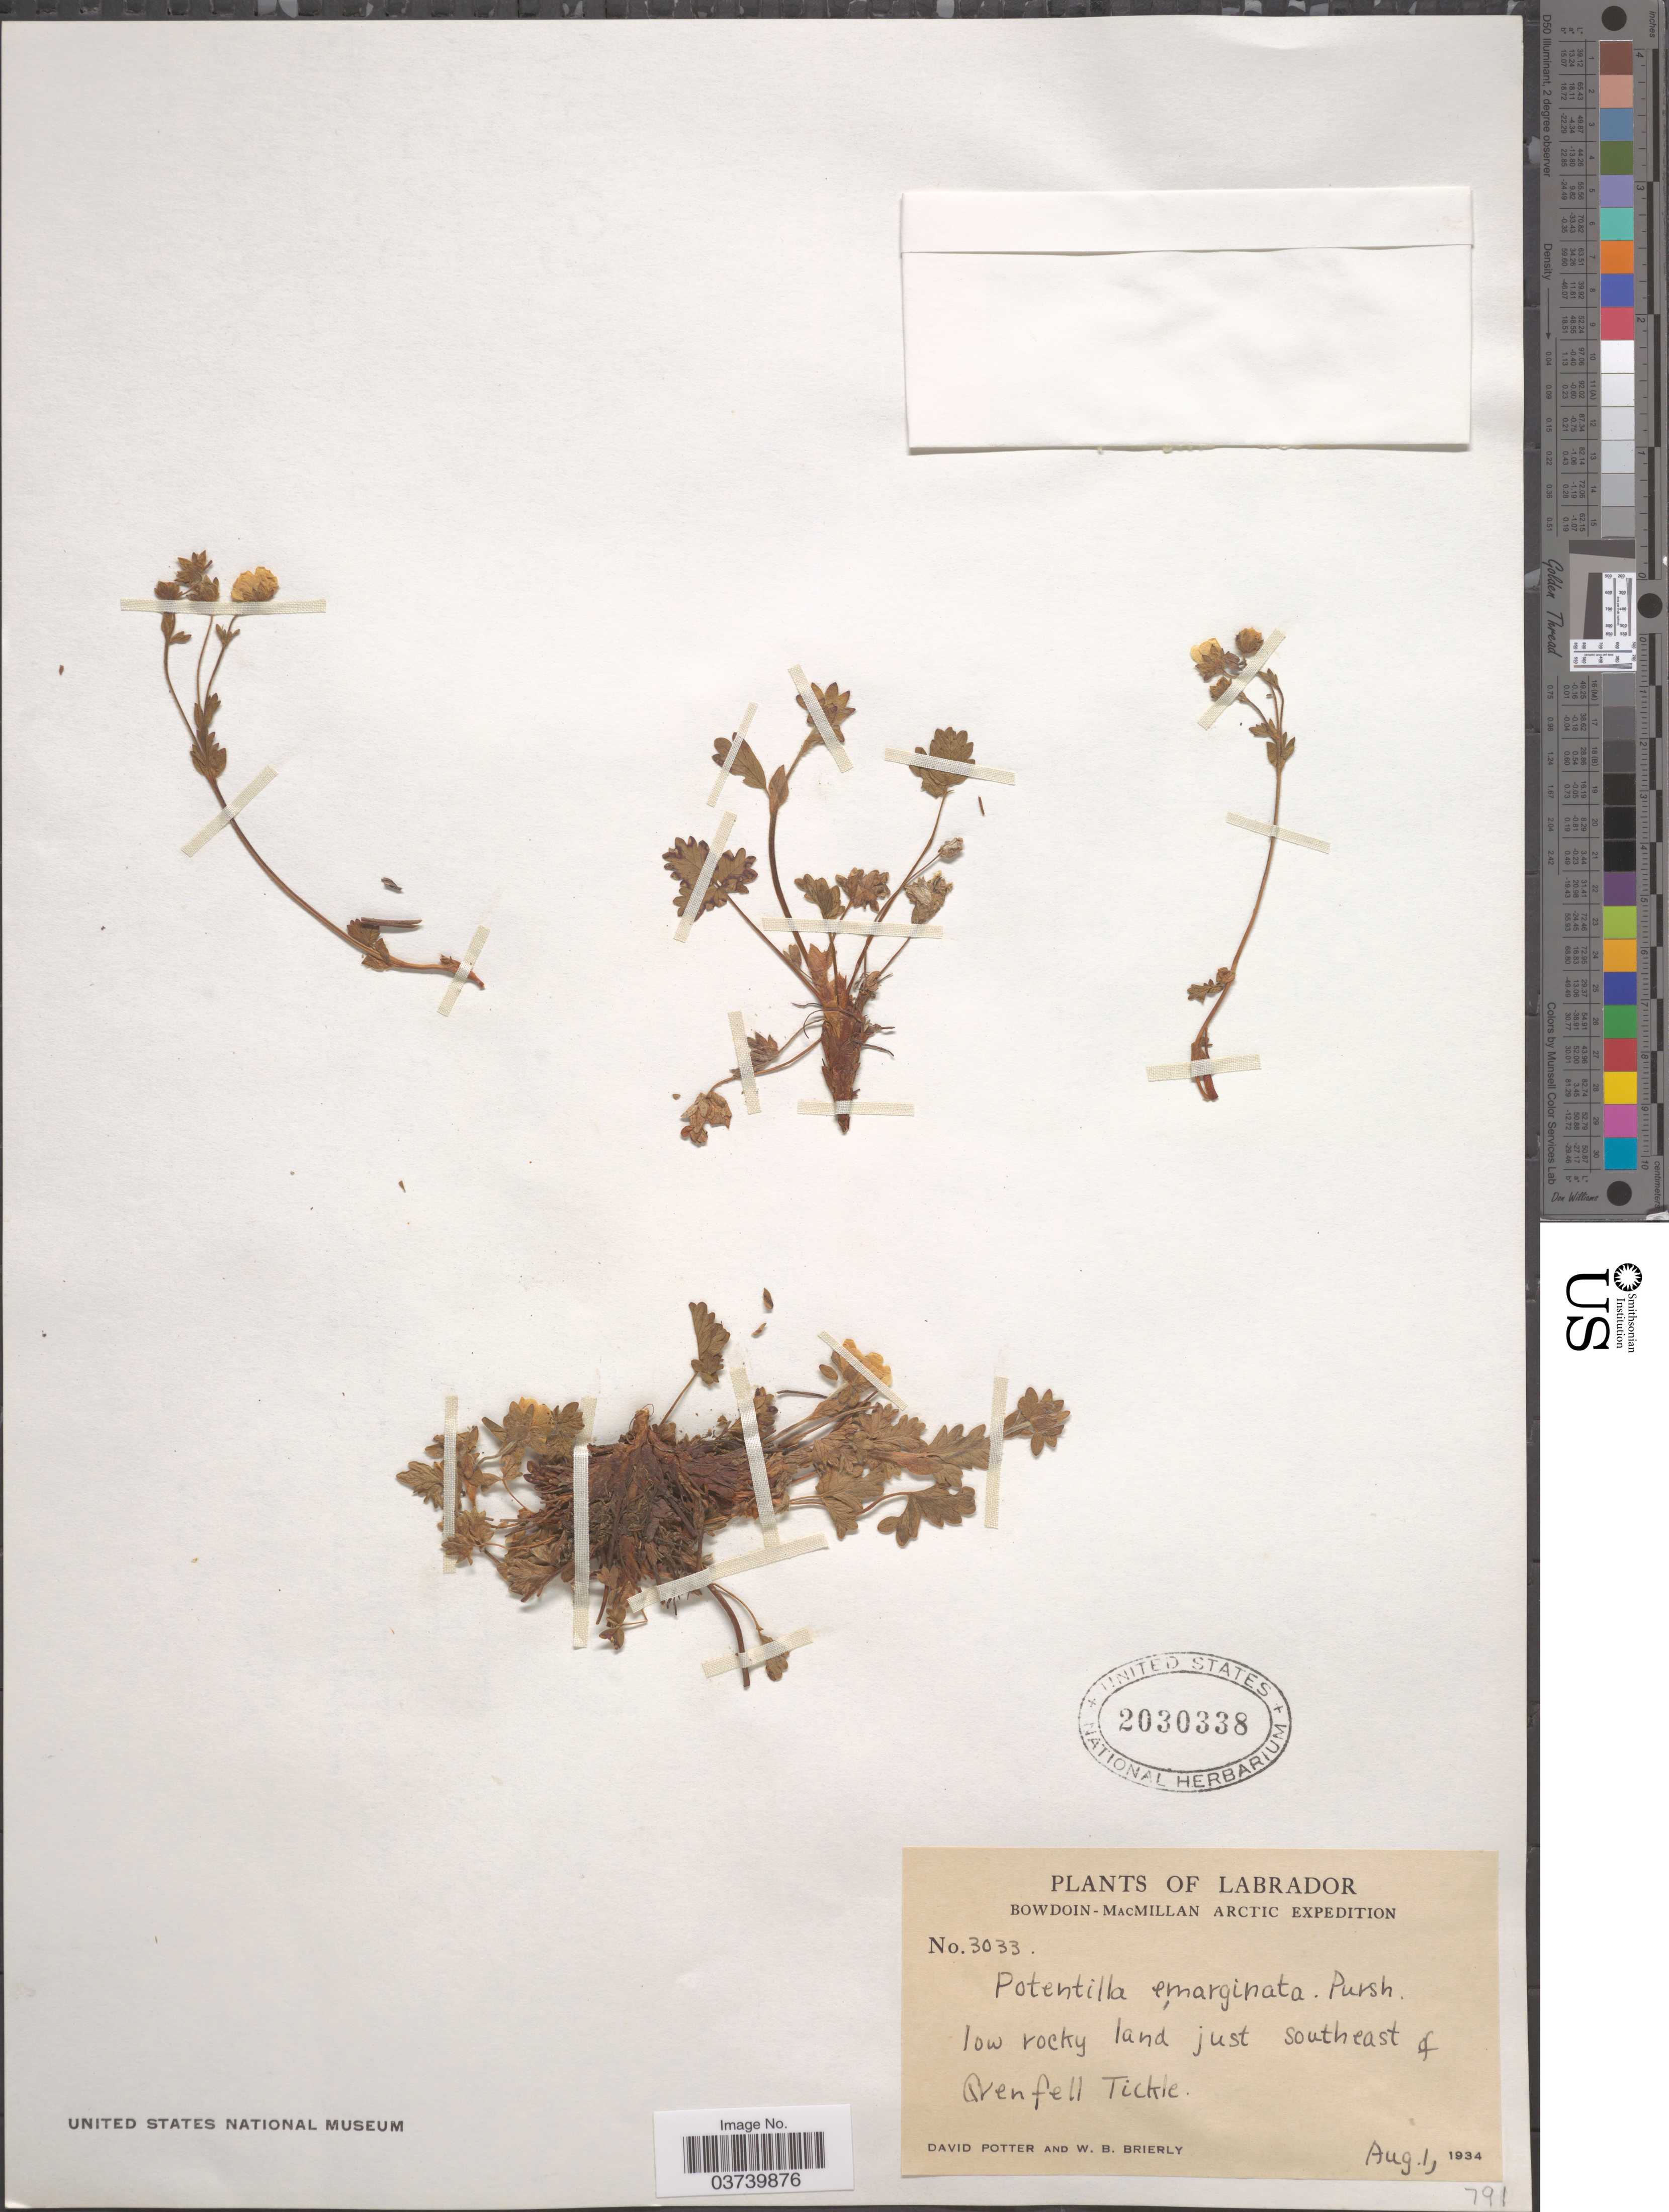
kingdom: Plantae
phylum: Tracheophyta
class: Magnoliopsida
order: Rosales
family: Rosaceae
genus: Potentilla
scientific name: Potentilla hyparctica subsp. hyparctica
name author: Malte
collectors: D. Potter & W. Brierly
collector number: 3033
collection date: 1934-08-01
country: Canada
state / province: Newfoundland and Labrador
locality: Labrador. Southeast of Grenfell Tickle.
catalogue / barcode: US 2030338